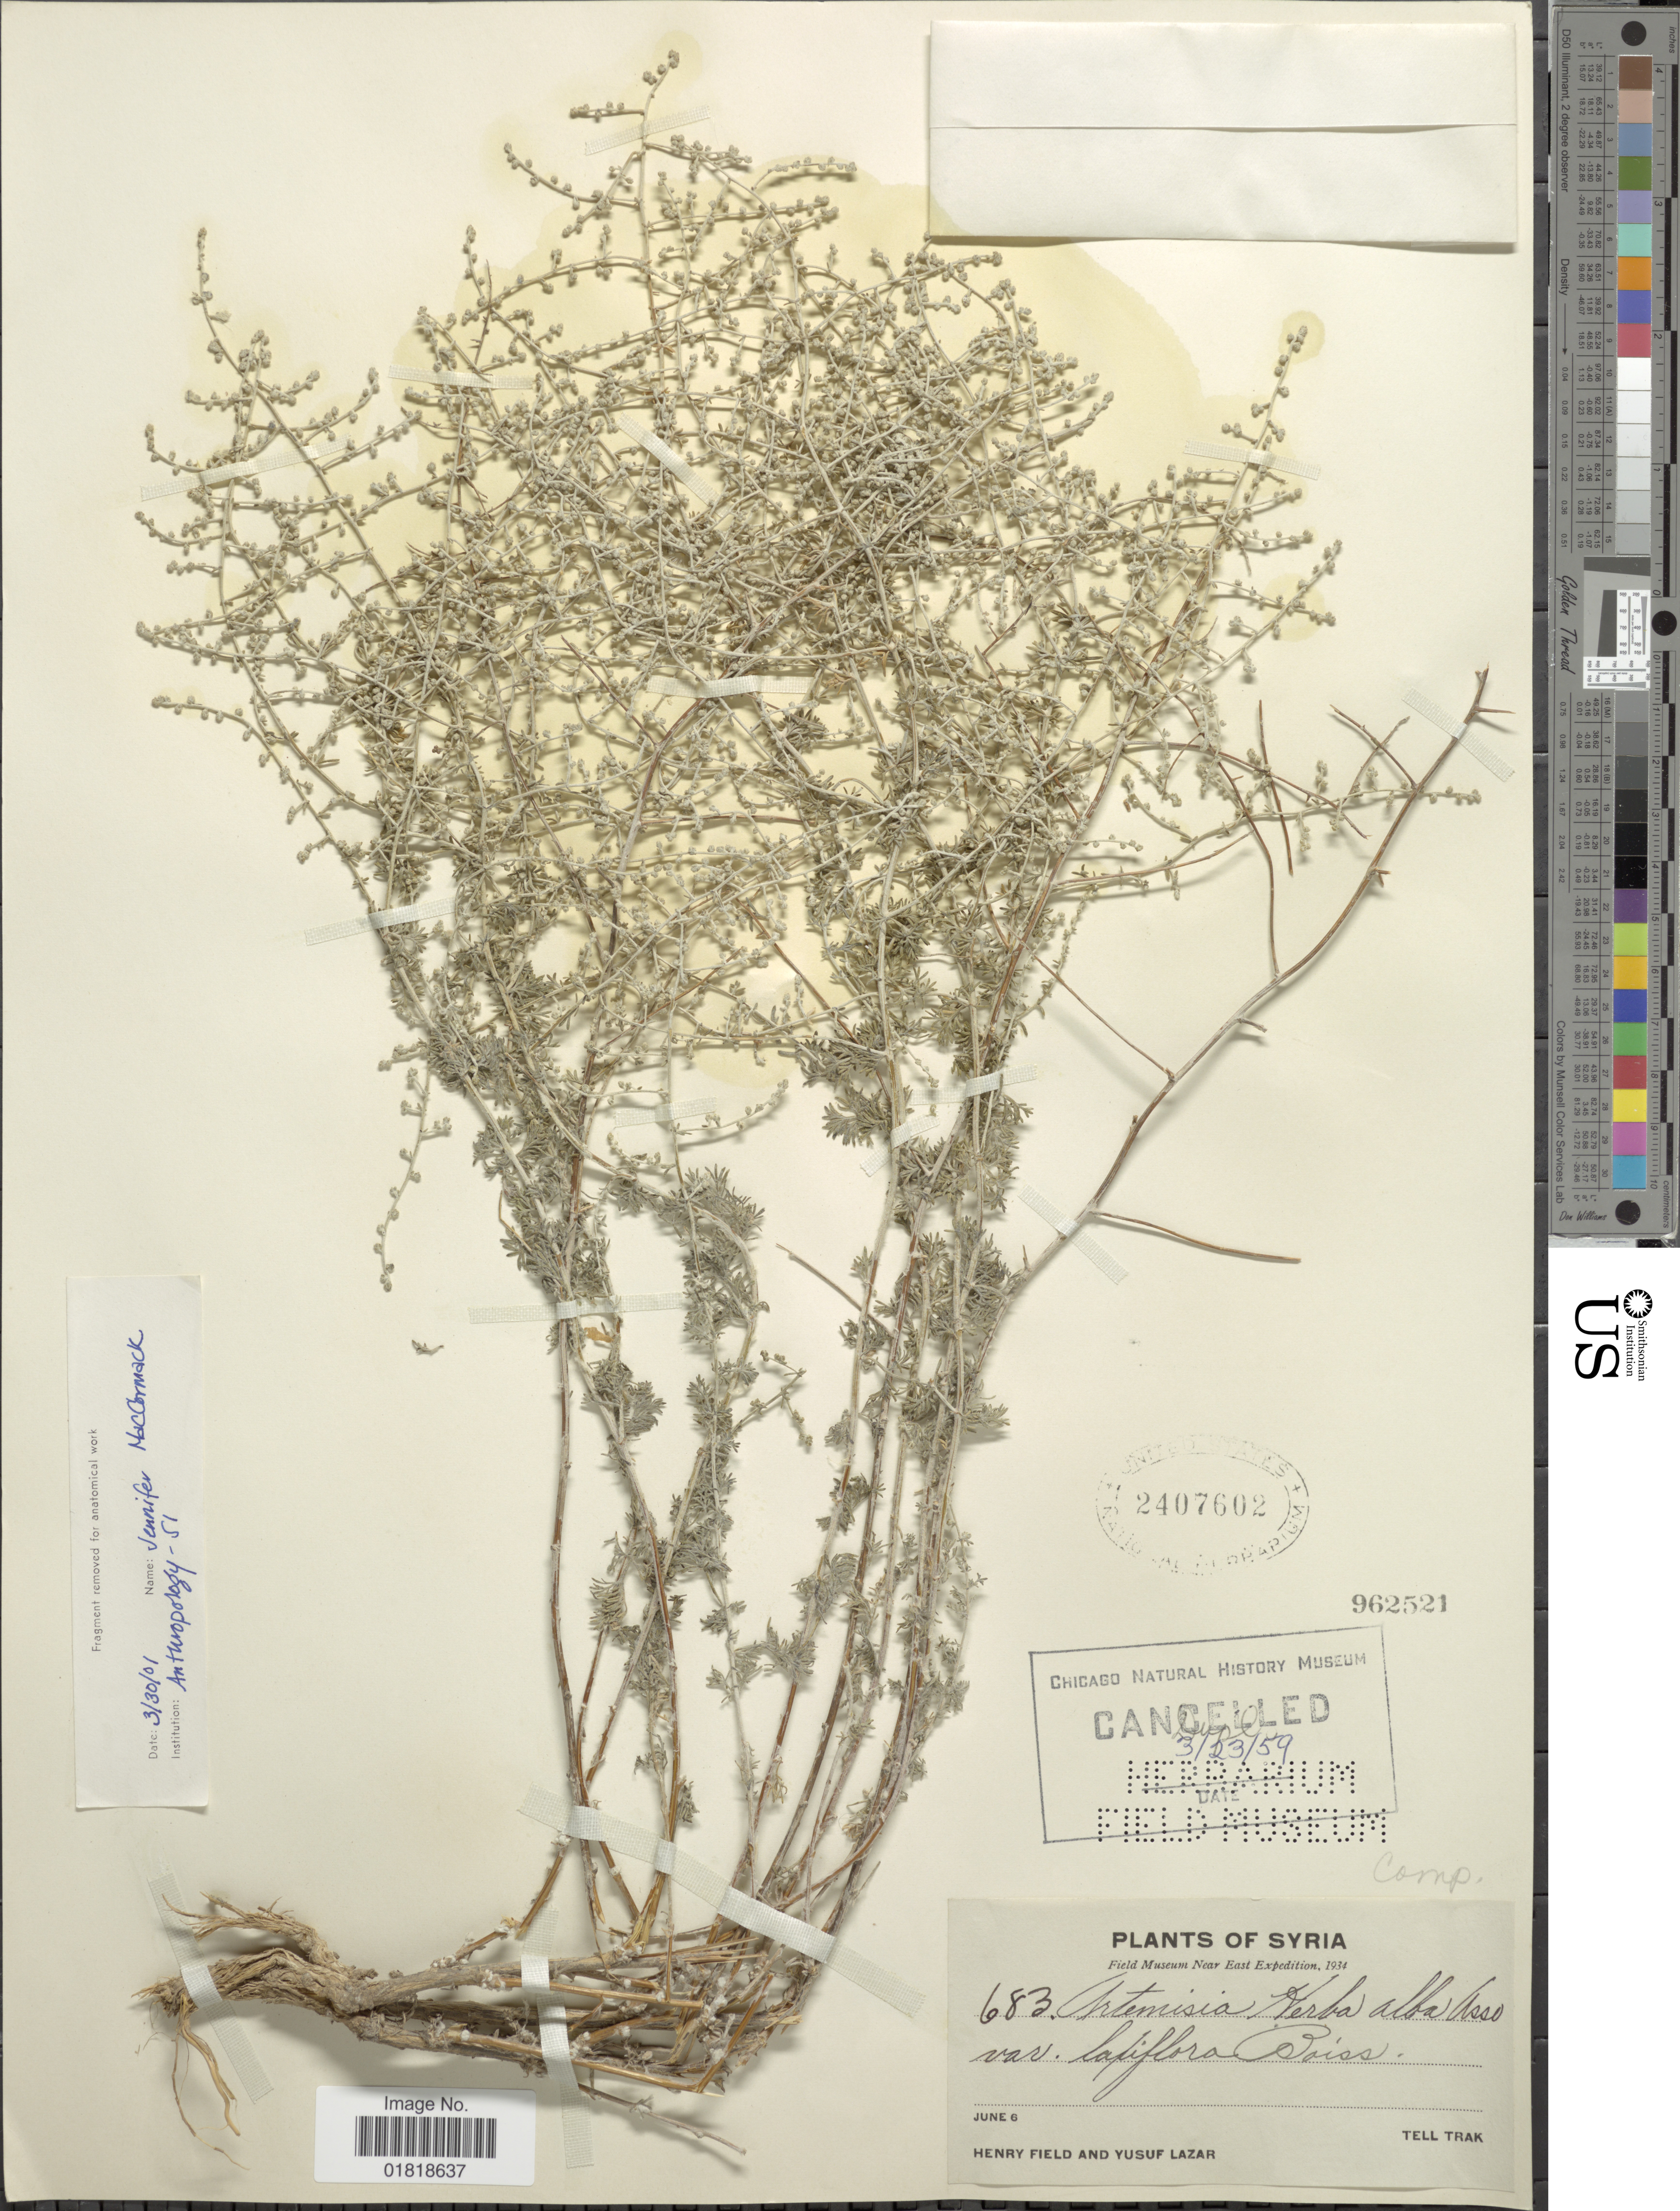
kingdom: Plantae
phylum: Tracheophyta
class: Magnoliopsida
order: Asterales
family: Asteraceae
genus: Artemisia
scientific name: Artemisia herba-alba asso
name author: Asso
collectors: H. Field & Y. Lazar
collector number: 683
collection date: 1934-06-06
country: Syria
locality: Henry Field and Yusuf Lazar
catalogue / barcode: US 2407602